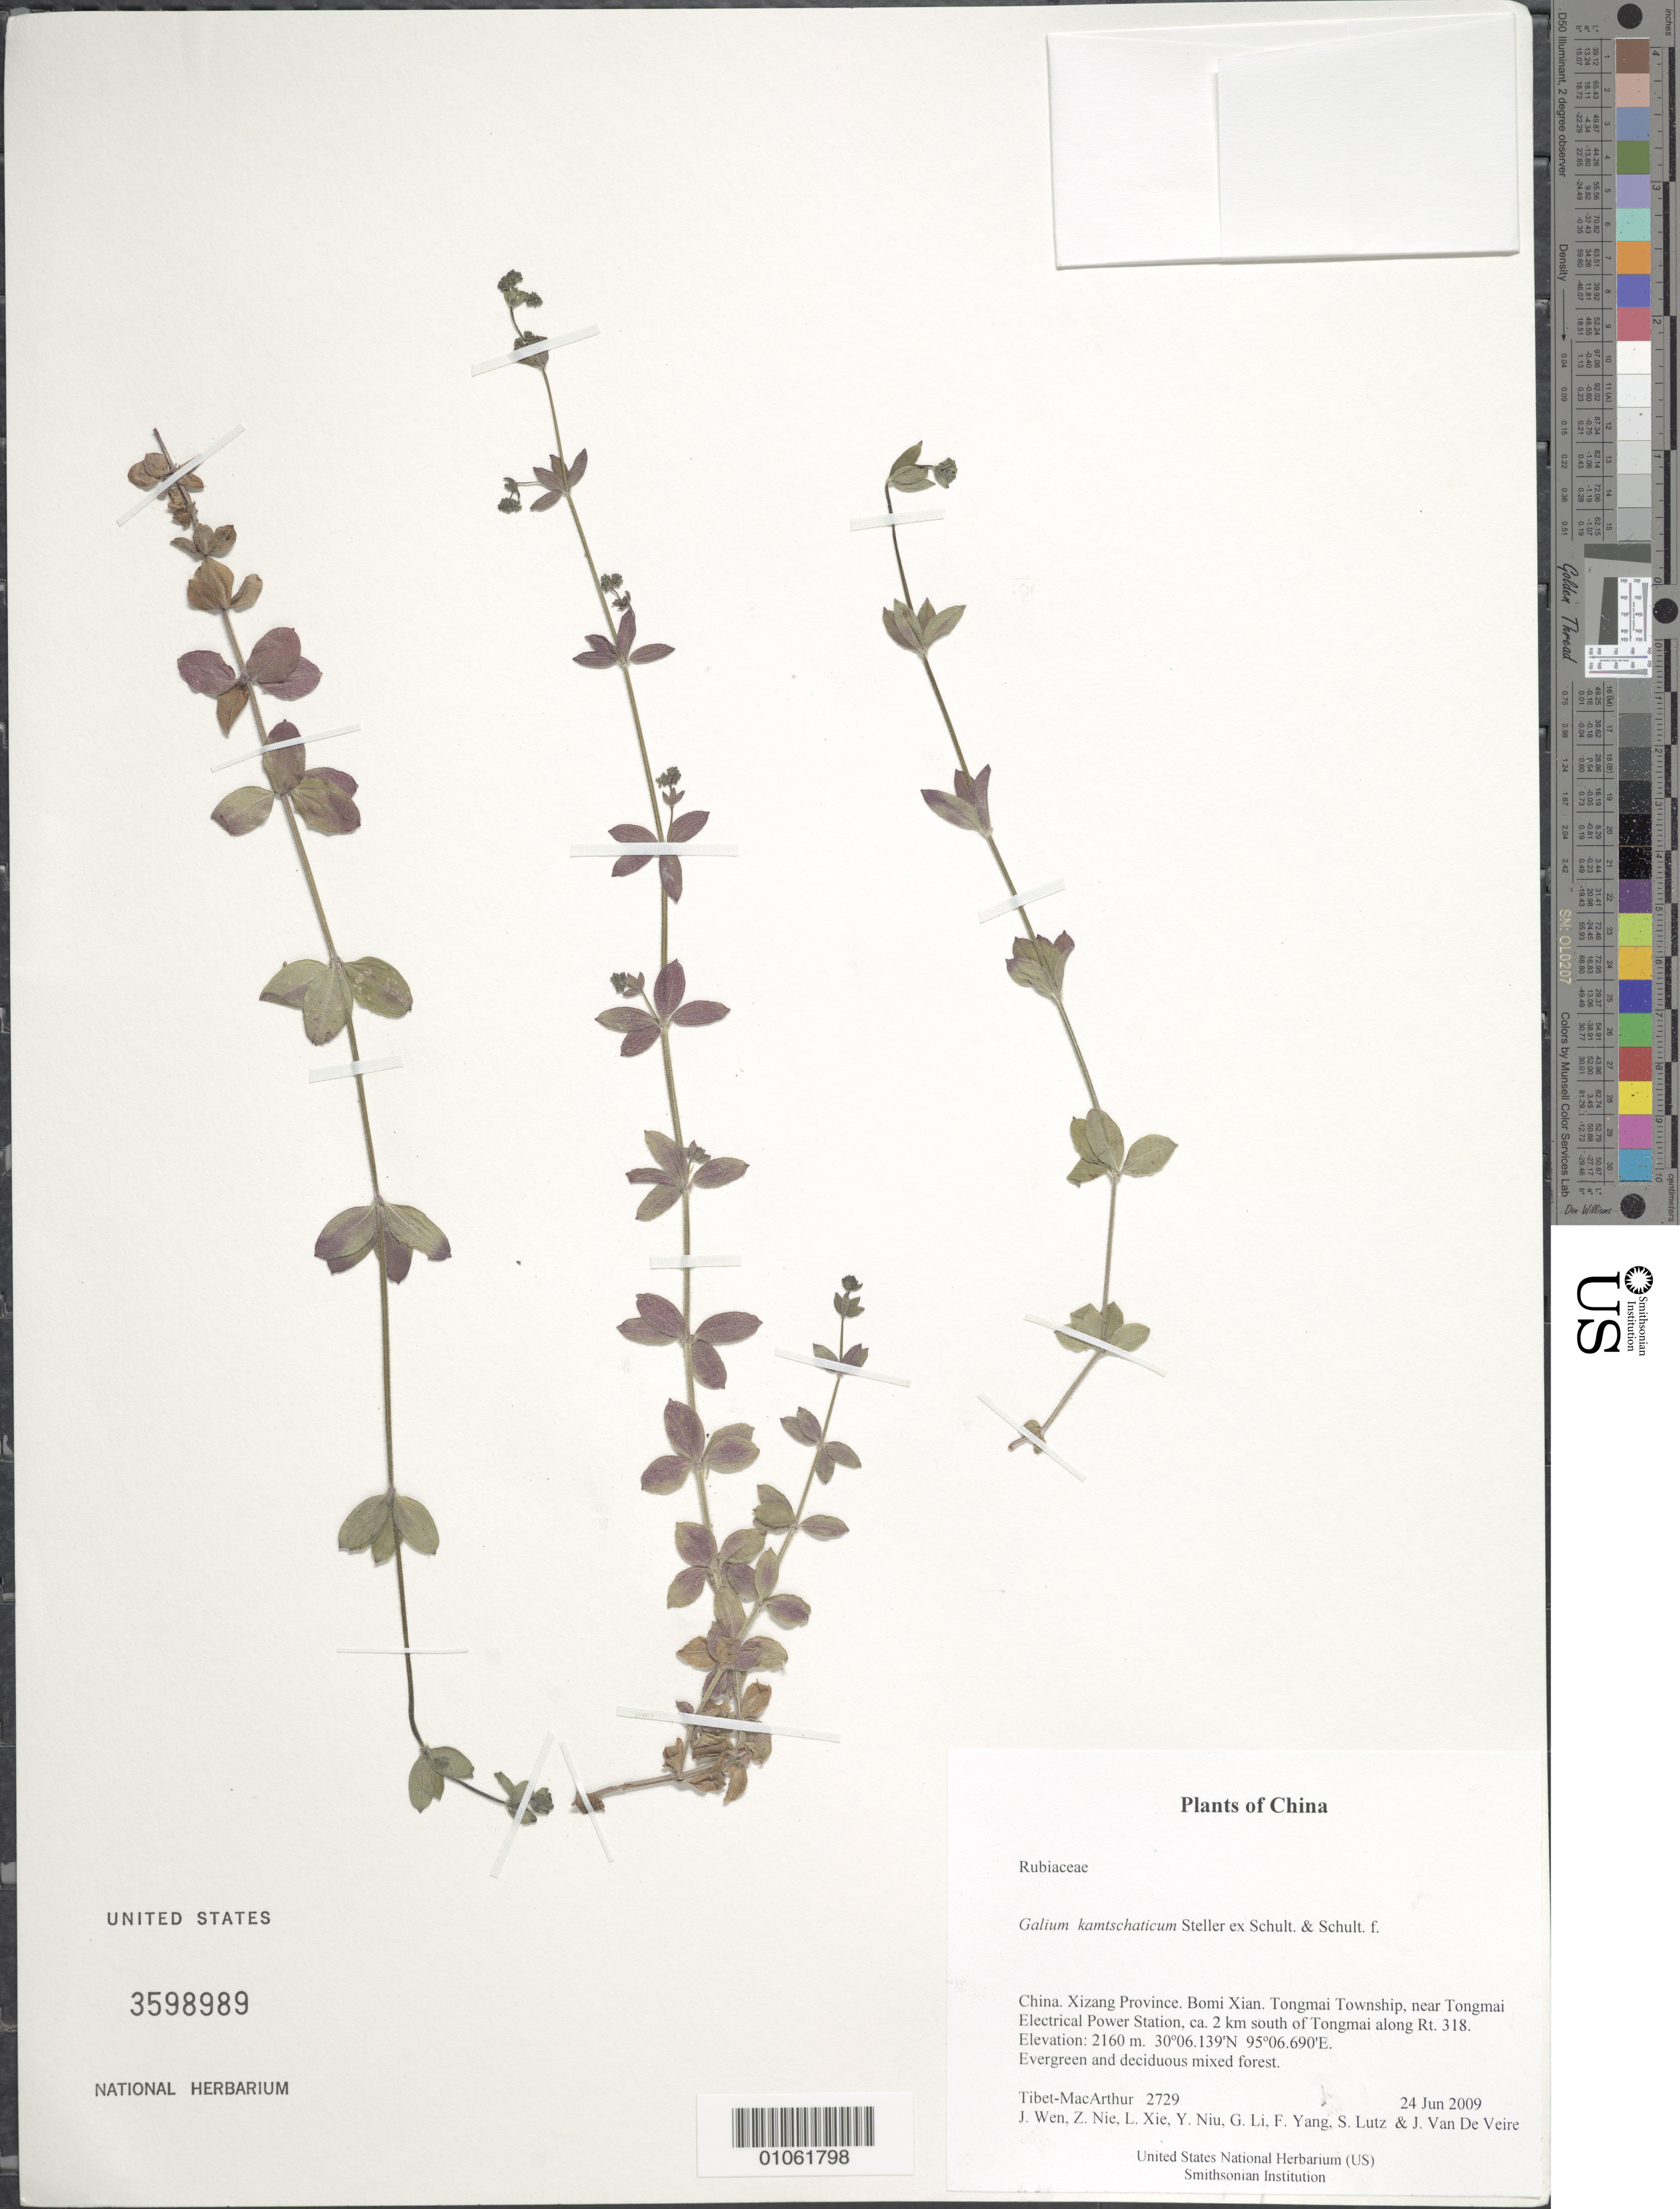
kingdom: Plantae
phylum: Tracheophyta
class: Magnoliopsida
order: Gentianales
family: Rubiaceae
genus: Galium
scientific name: Galium kamtschaticum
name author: Steller ex Schult. & Schult. f.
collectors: Tibet-MacArthur, J. Wen, Z. Nie, L. Xie, Y. Niu, G. Li, F. Yang, S. Lutz & J. Van De Veire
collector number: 2729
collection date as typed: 24 Jun 2009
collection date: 2009-06-24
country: China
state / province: Xizang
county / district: Bomi Xian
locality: Tongmai Township, near Tongmai Electrical Power Station, ca. 2 km south of Tongmai along Rt. 318.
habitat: Evergreen and deciduous mixed forest.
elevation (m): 2160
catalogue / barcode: US 3598989